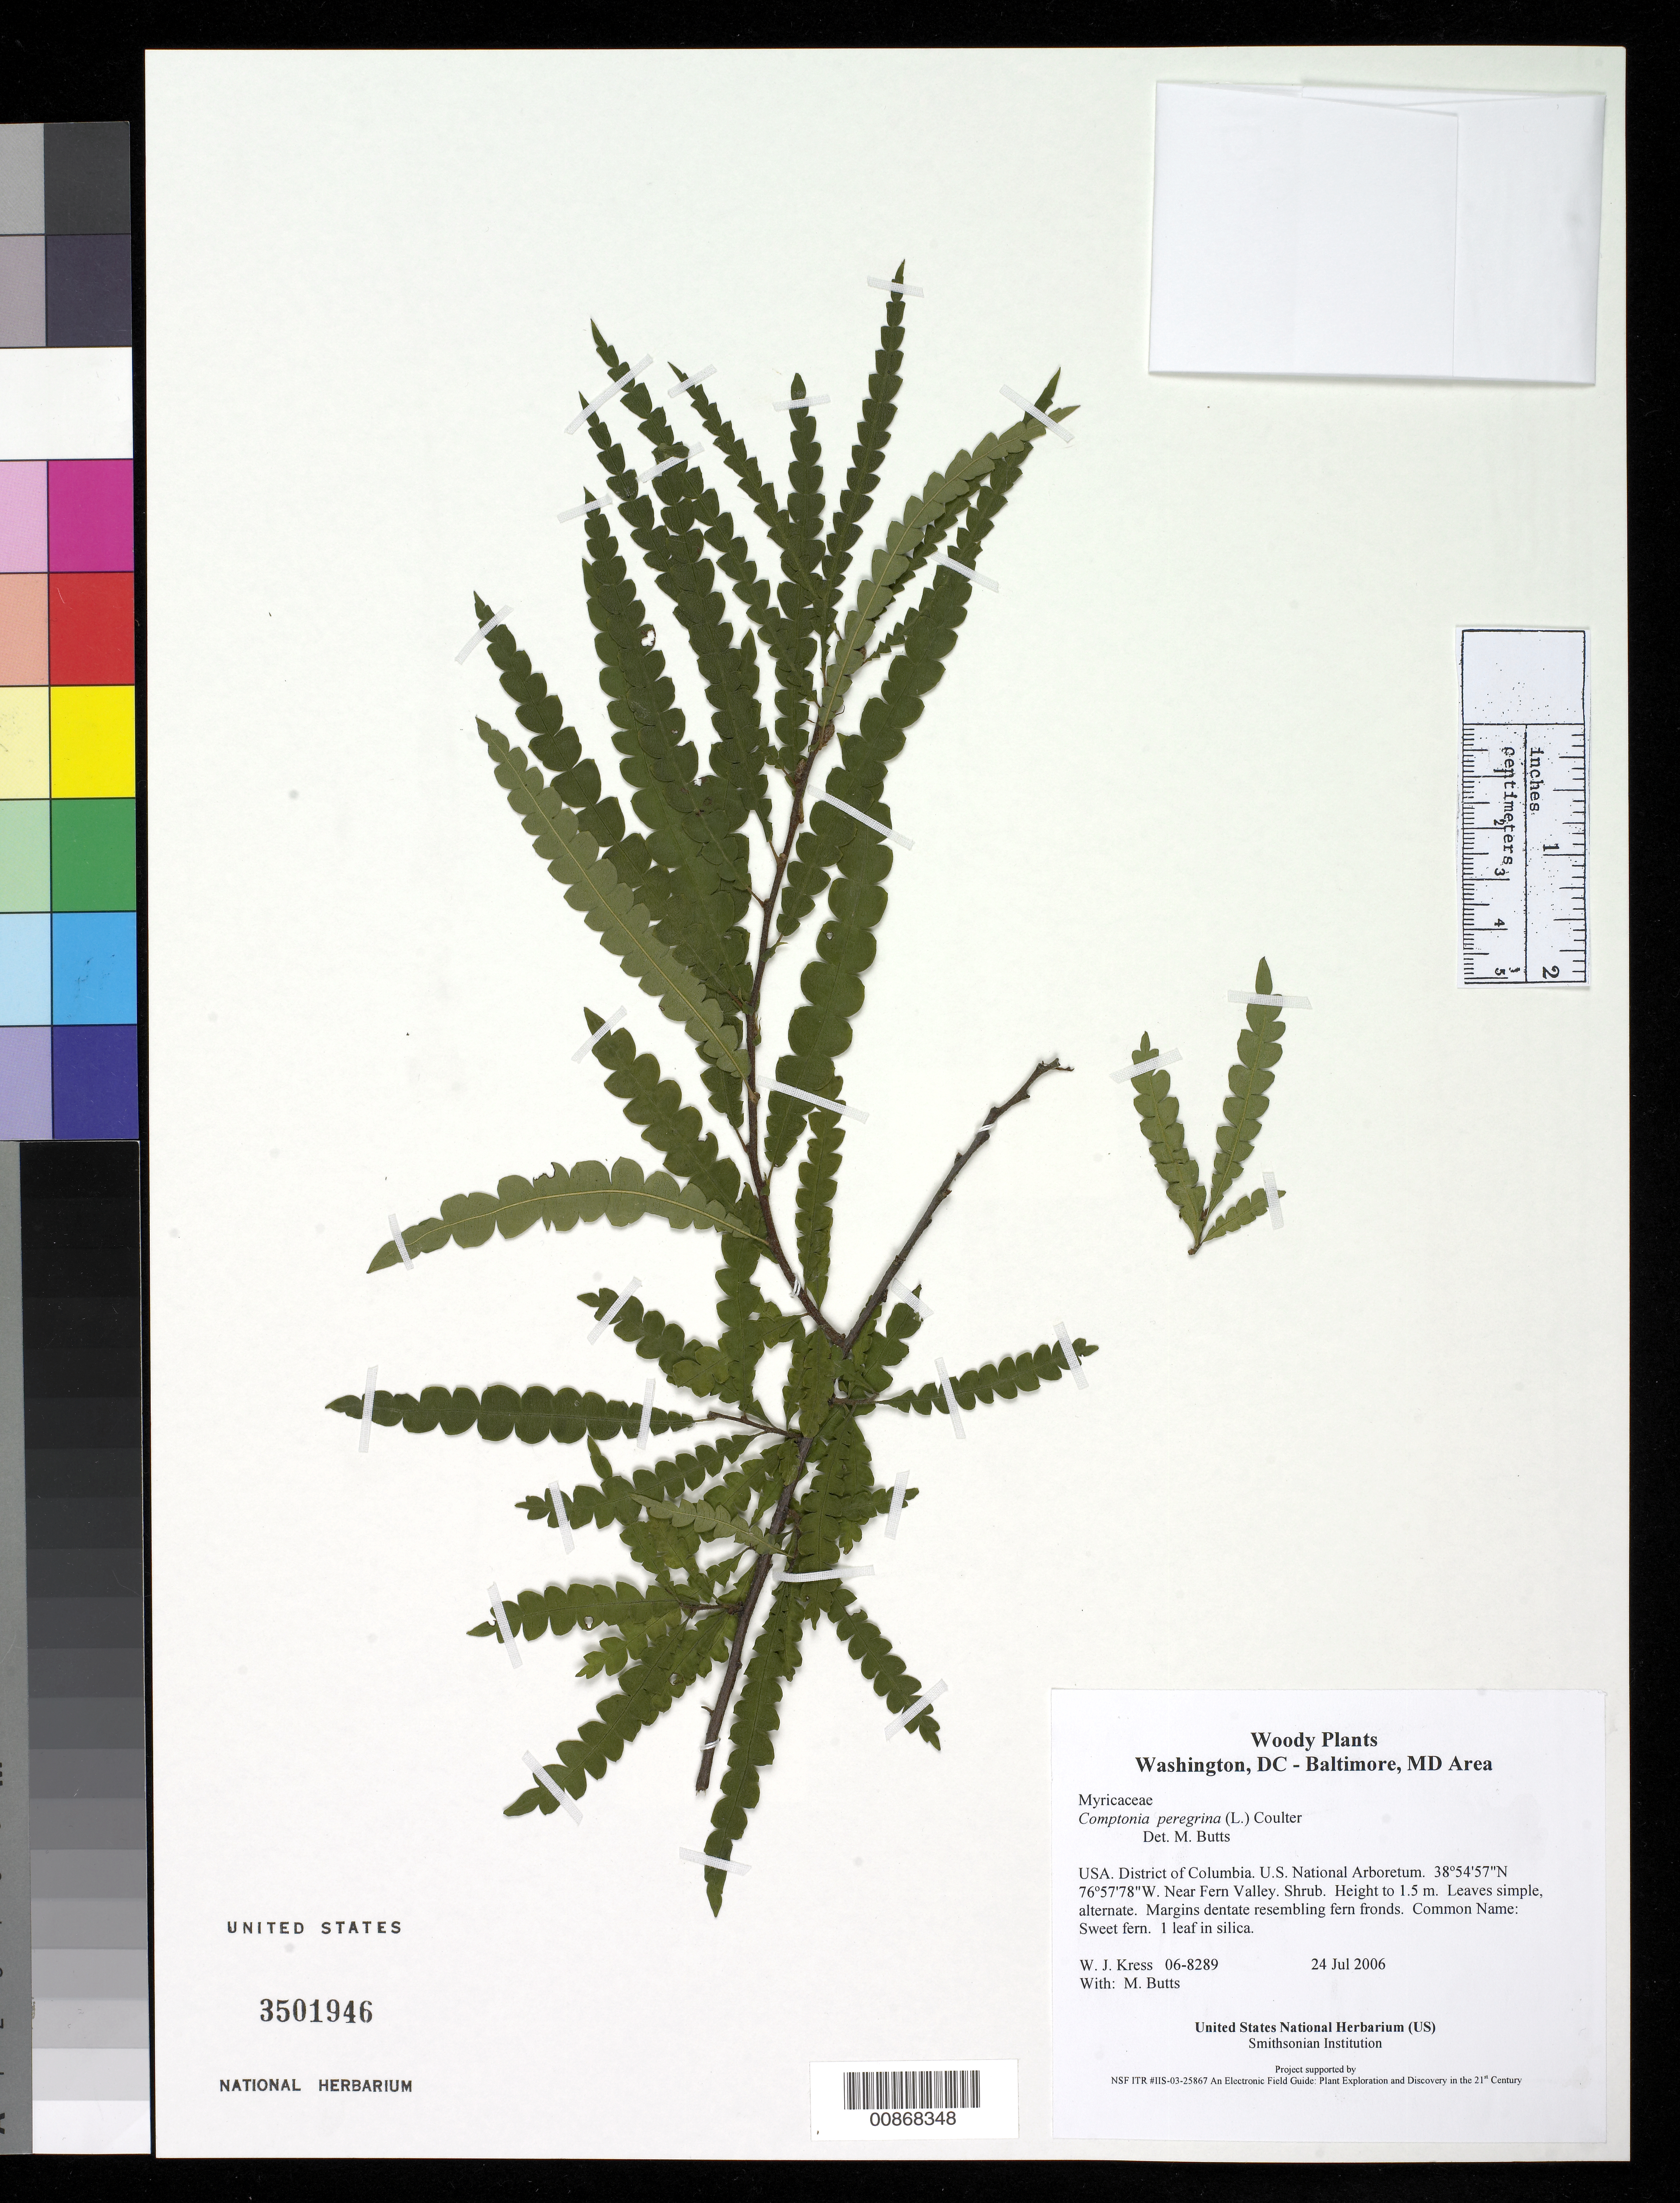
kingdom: Plantae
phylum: Tracheophyta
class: Magnoliopsida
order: Fagales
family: Myricaceae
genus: Comptonia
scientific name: Comptonia peregrina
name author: (L.) J.M. Coult.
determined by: Butts, M. B.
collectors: W. J. Kress & M. B. Butts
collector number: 06-8289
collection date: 2006-07-24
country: United States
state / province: District of Columbia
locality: U.S. National Arboretum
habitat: Near Fern Valley.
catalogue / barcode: US 3501946